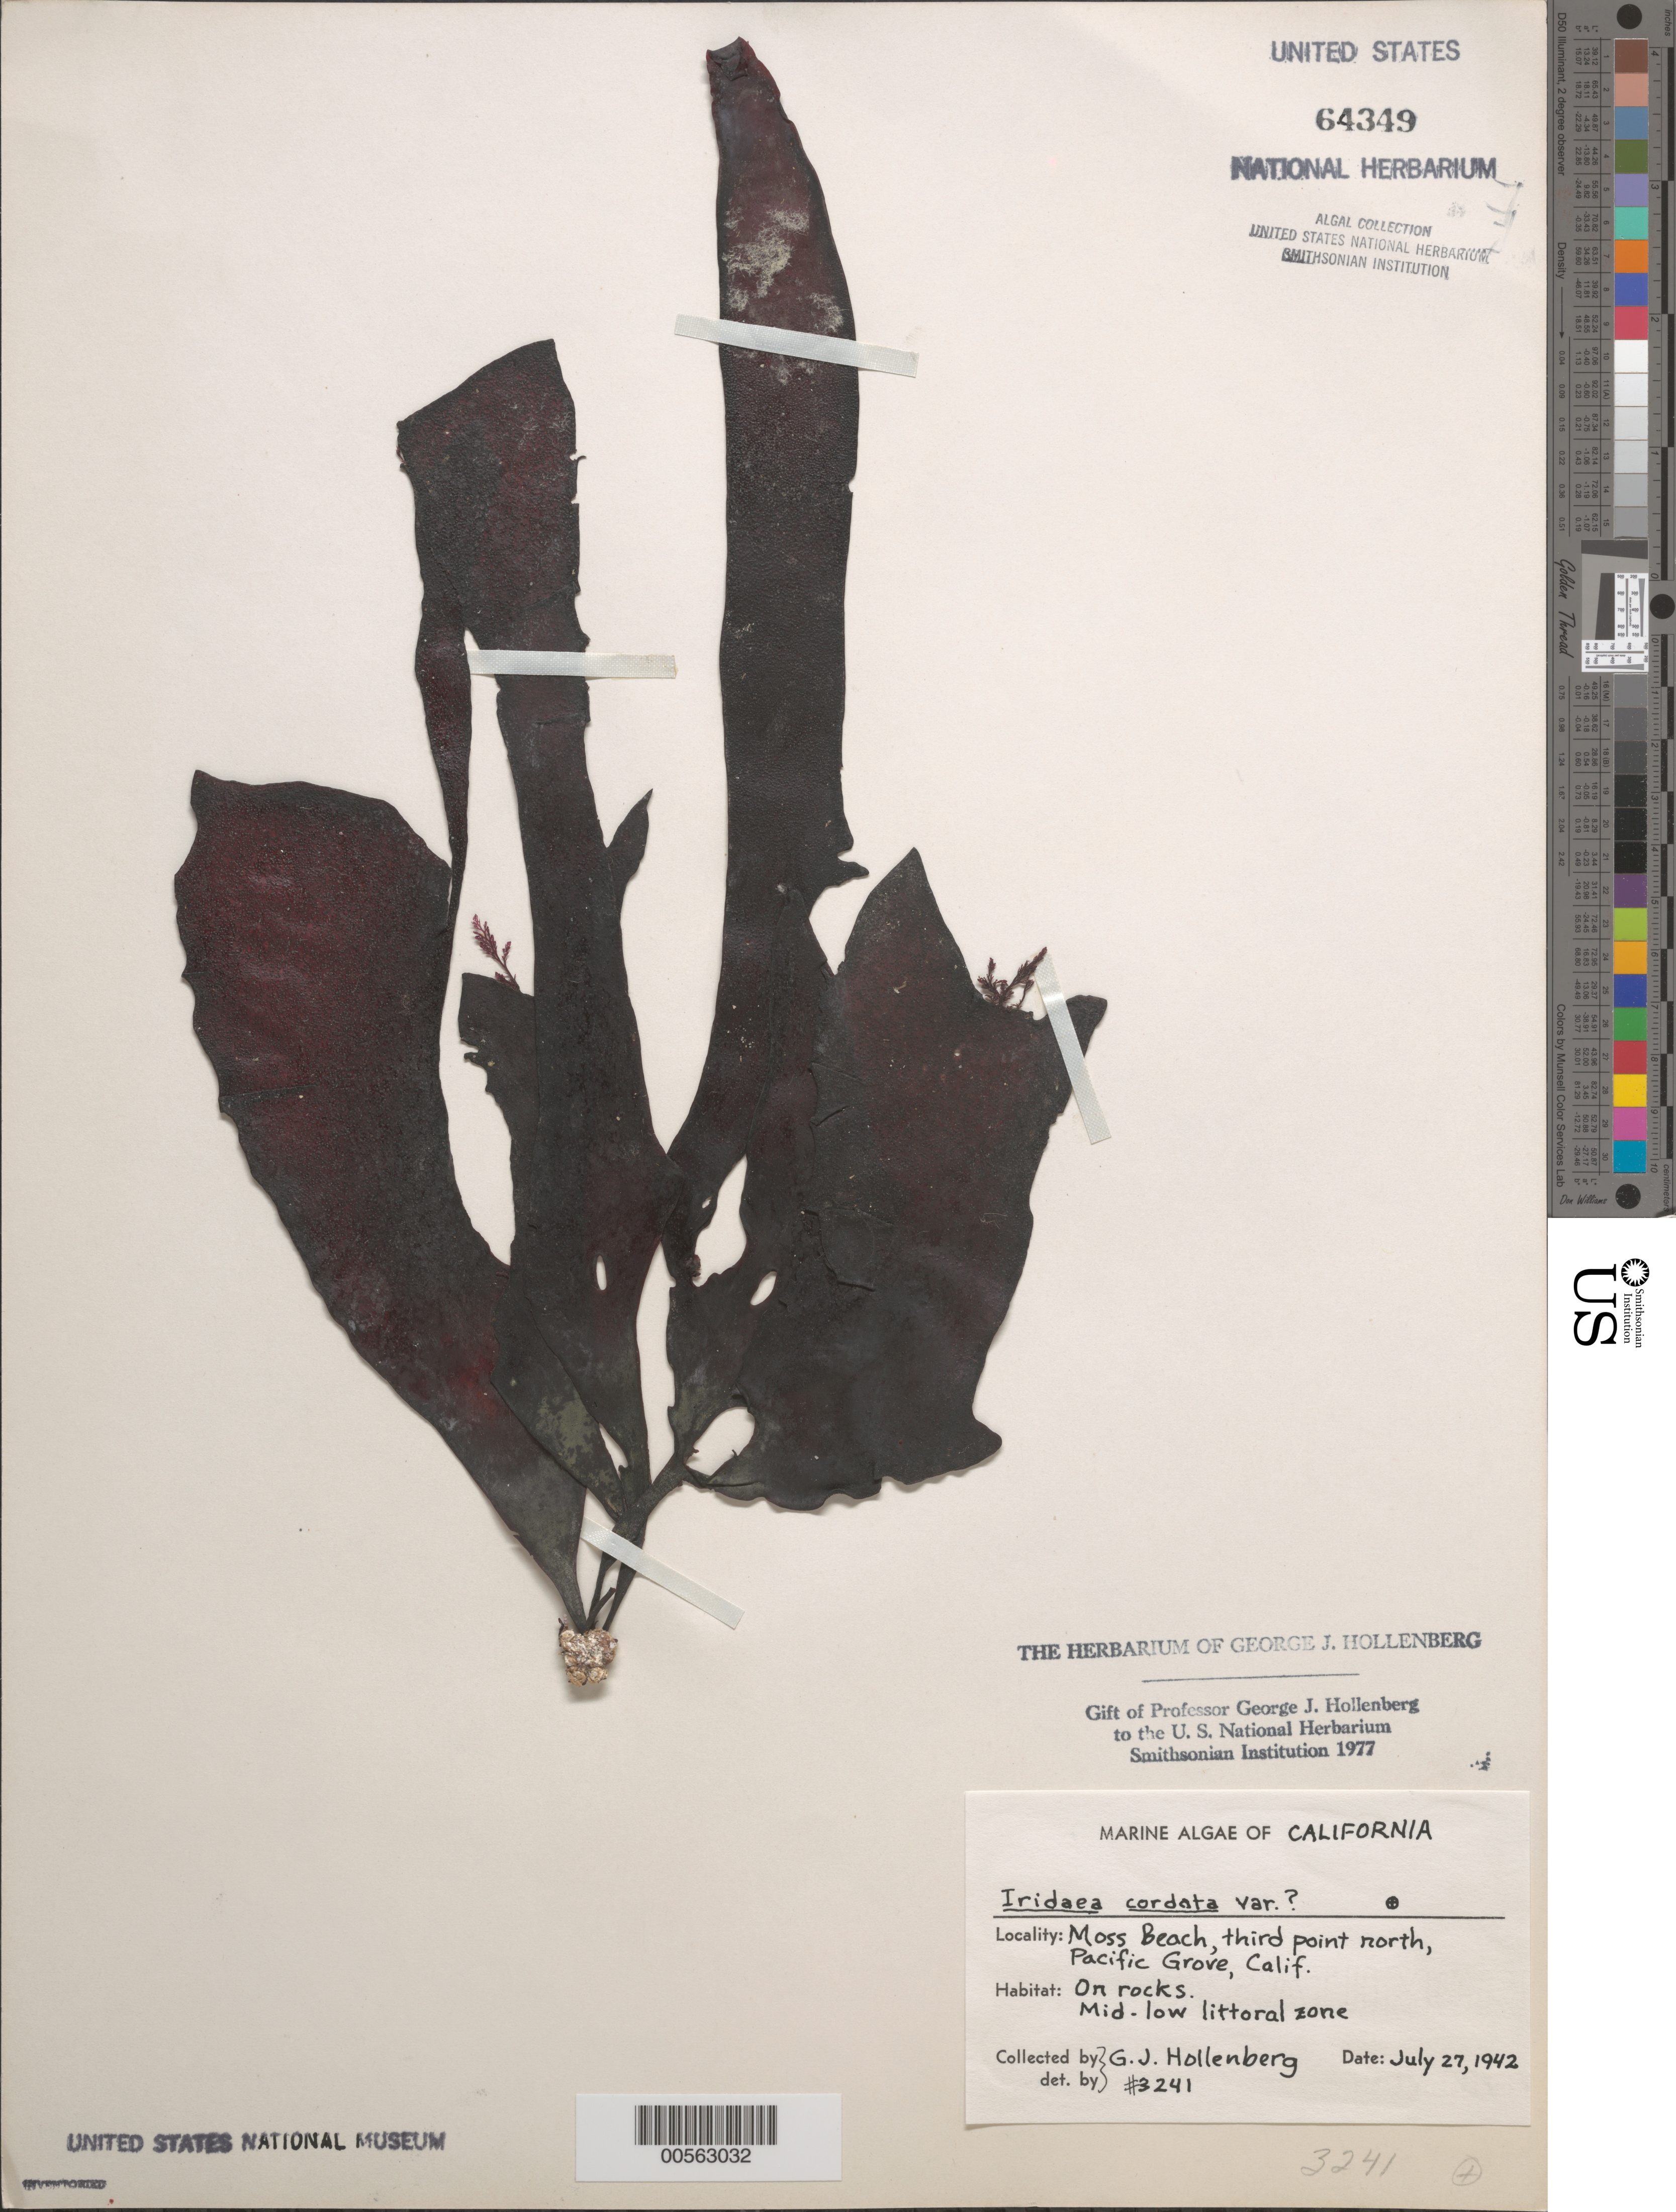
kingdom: Plantae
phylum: Rhodophyta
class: Florideophyceae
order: Gigartinales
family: Gigartinaceae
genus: Iridaea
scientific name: Iridaea cordata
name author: (Turner) Bory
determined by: Hollenberg, George J.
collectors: G. Hollenberg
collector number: GJH 3241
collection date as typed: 27 Jul 1942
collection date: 1942-07-27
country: United States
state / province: California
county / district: Monterey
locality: Pacific Grove, 3rd point north of Moss Beach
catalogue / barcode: US 64349